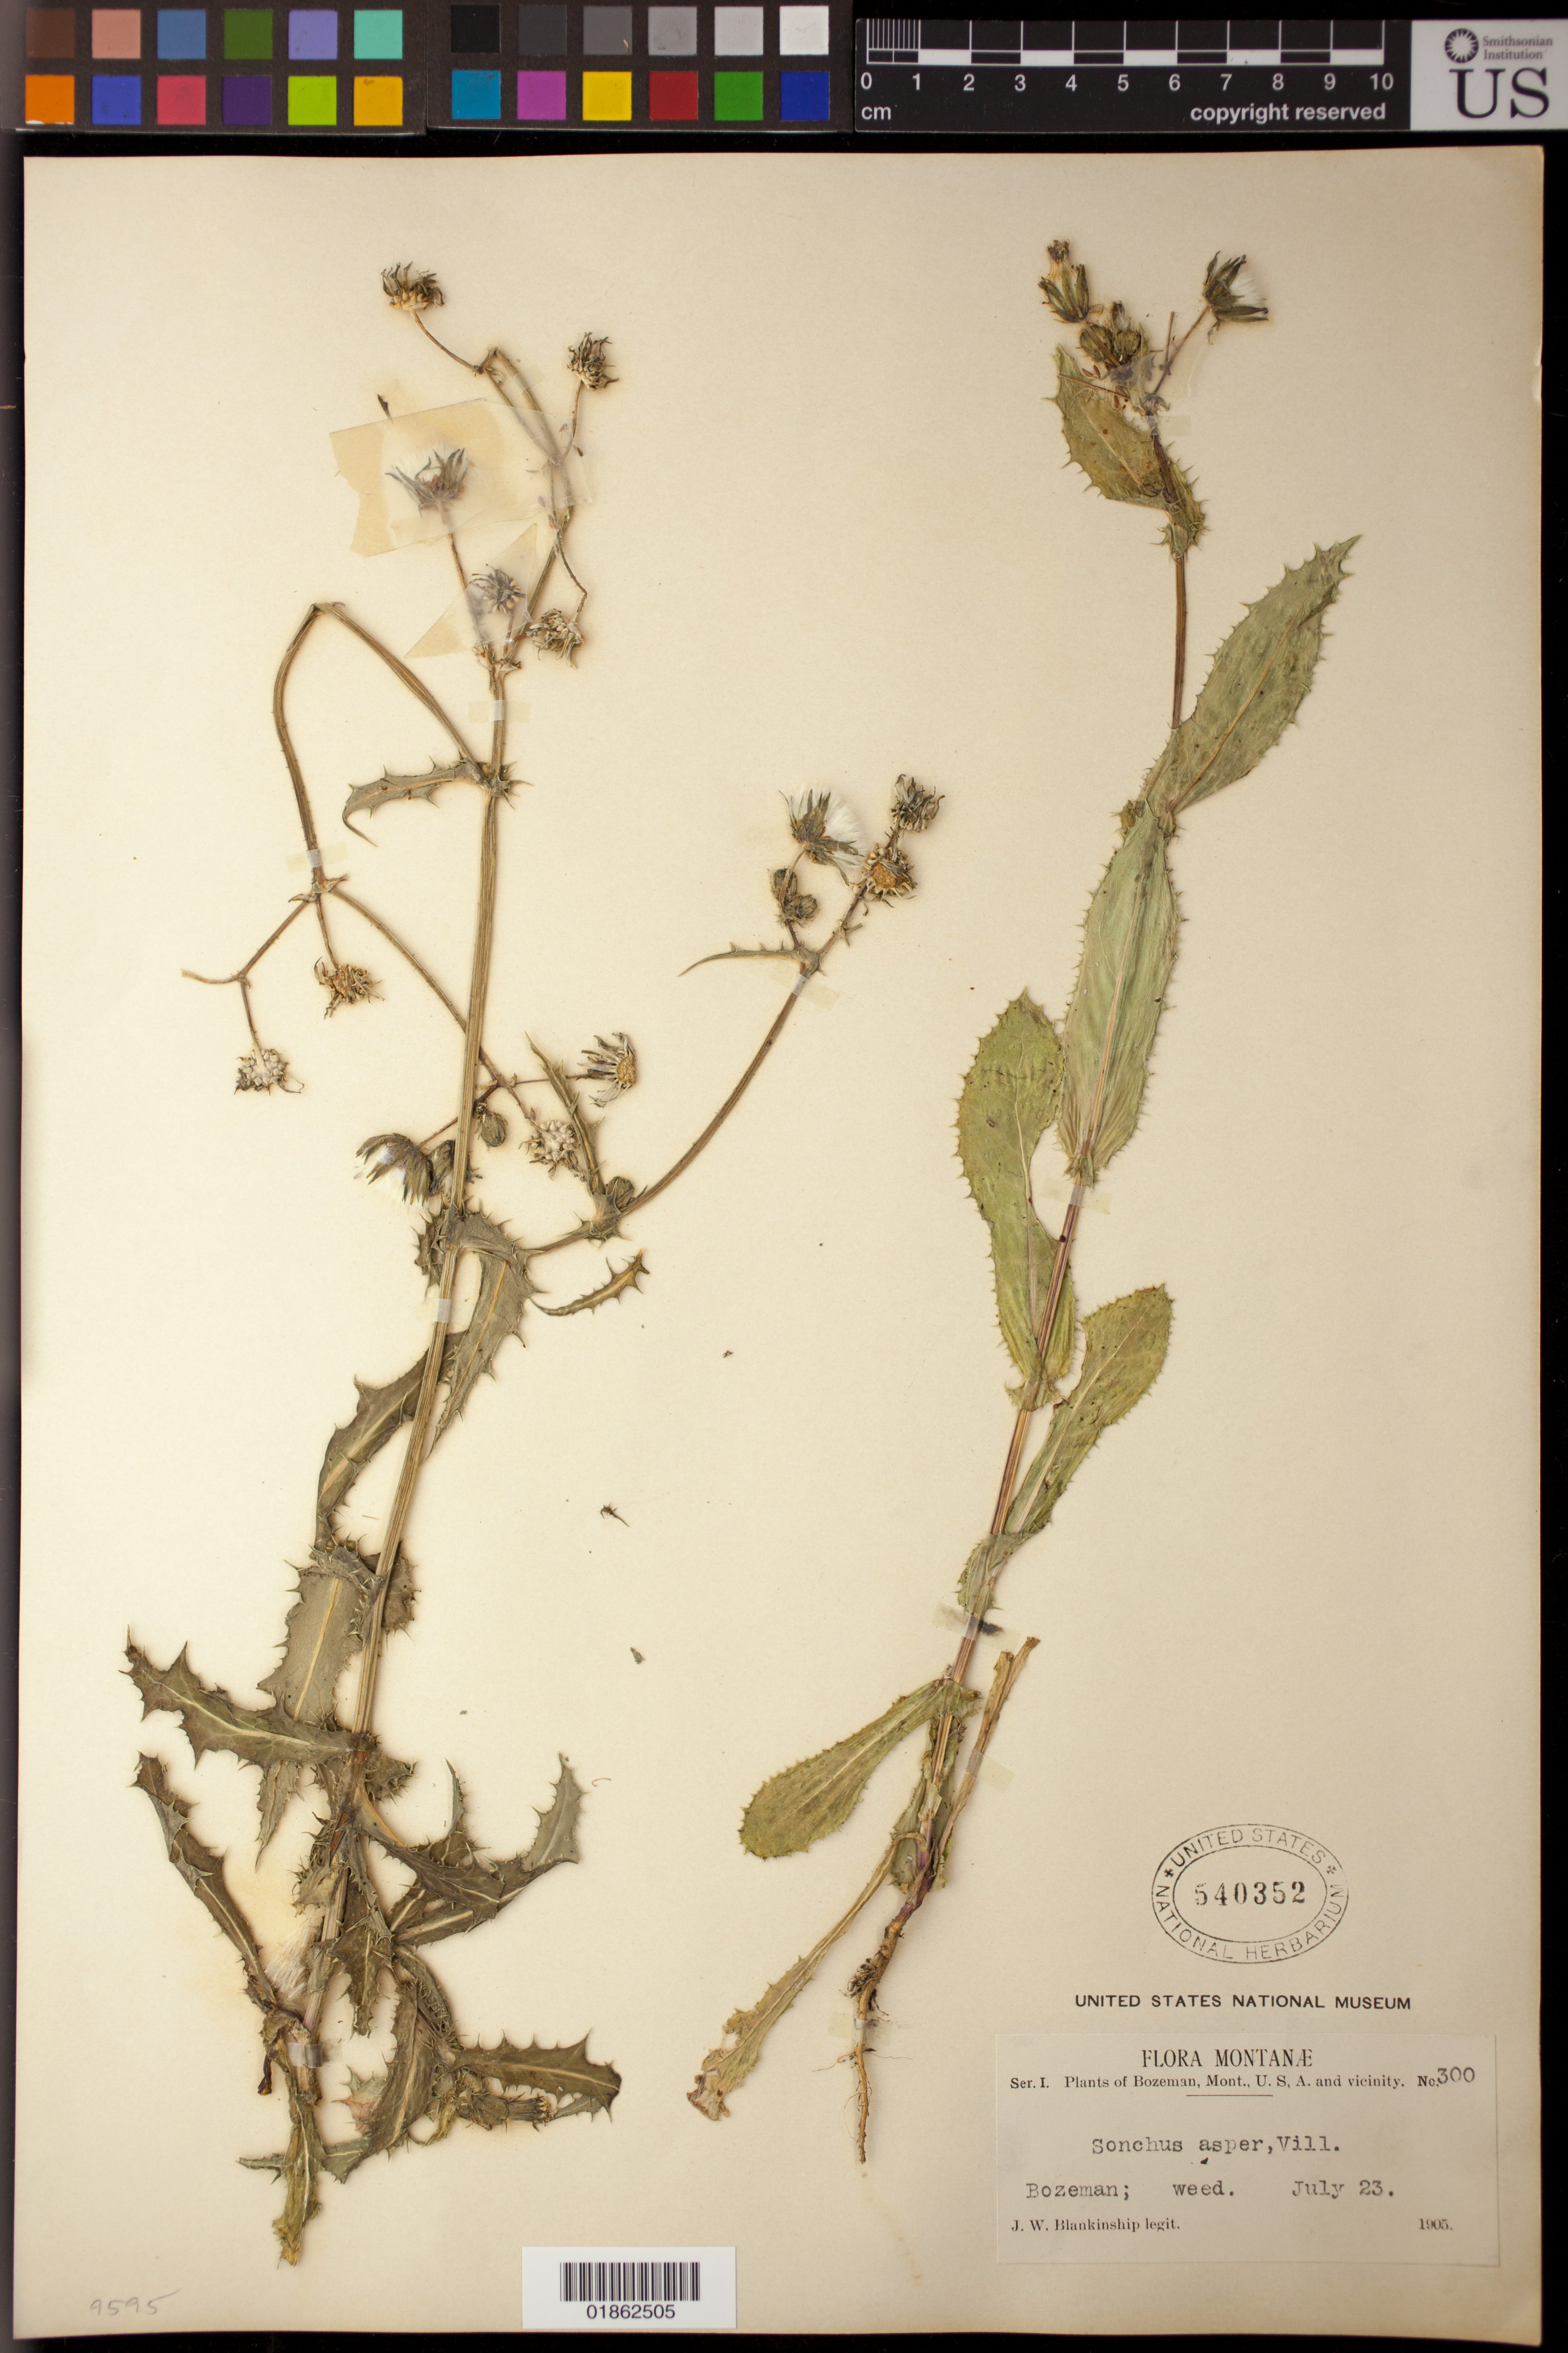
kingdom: Plantae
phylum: Tracheophyta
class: Magnoliopsida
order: Asterales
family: Asteraceae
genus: Sonchus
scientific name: Sonchus asper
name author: (L.) Hill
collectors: J. W. Blankinship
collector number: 300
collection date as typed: July 23, 1905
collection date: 1905-07-23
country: United States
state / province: Montana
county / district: Gallatin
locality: Bozeman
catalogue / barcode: US 540352